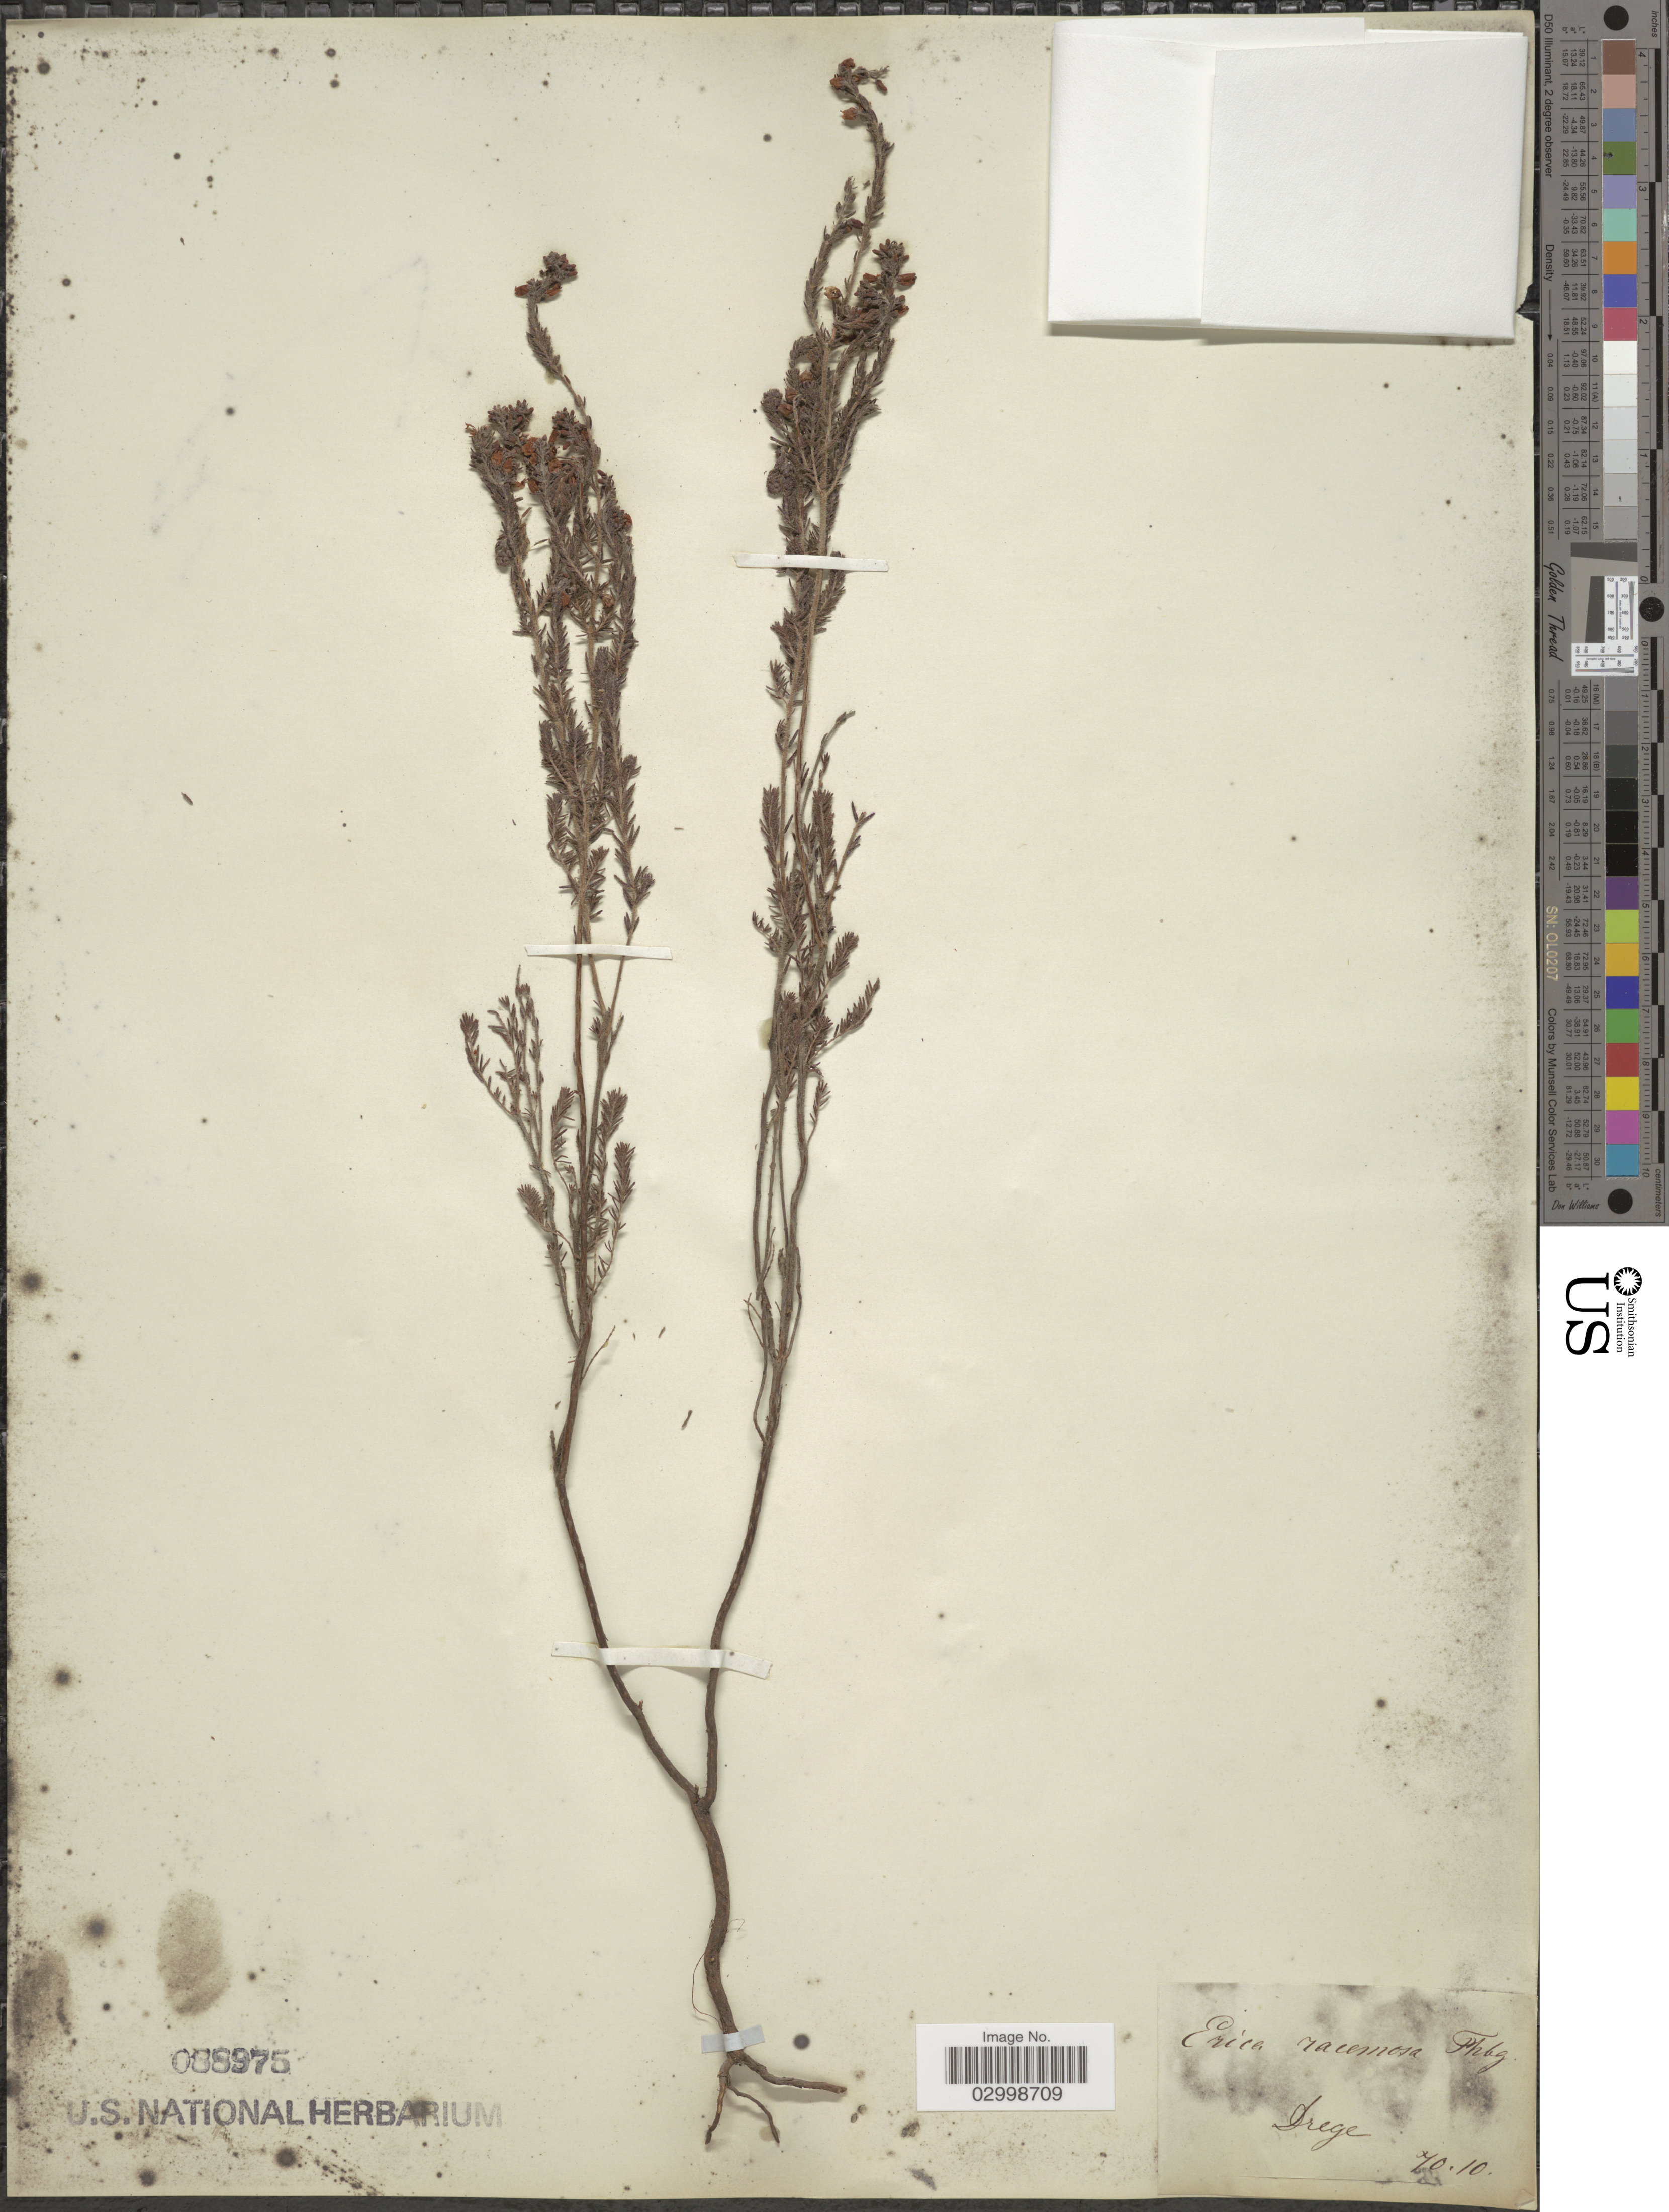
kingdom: Plantae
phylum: Tracheophyta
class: Magnoliopsida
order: Ericales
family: Ericaceae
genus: Erica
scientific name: Erica racemosa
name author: Thunb.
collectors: Drege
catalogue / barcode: US 88975